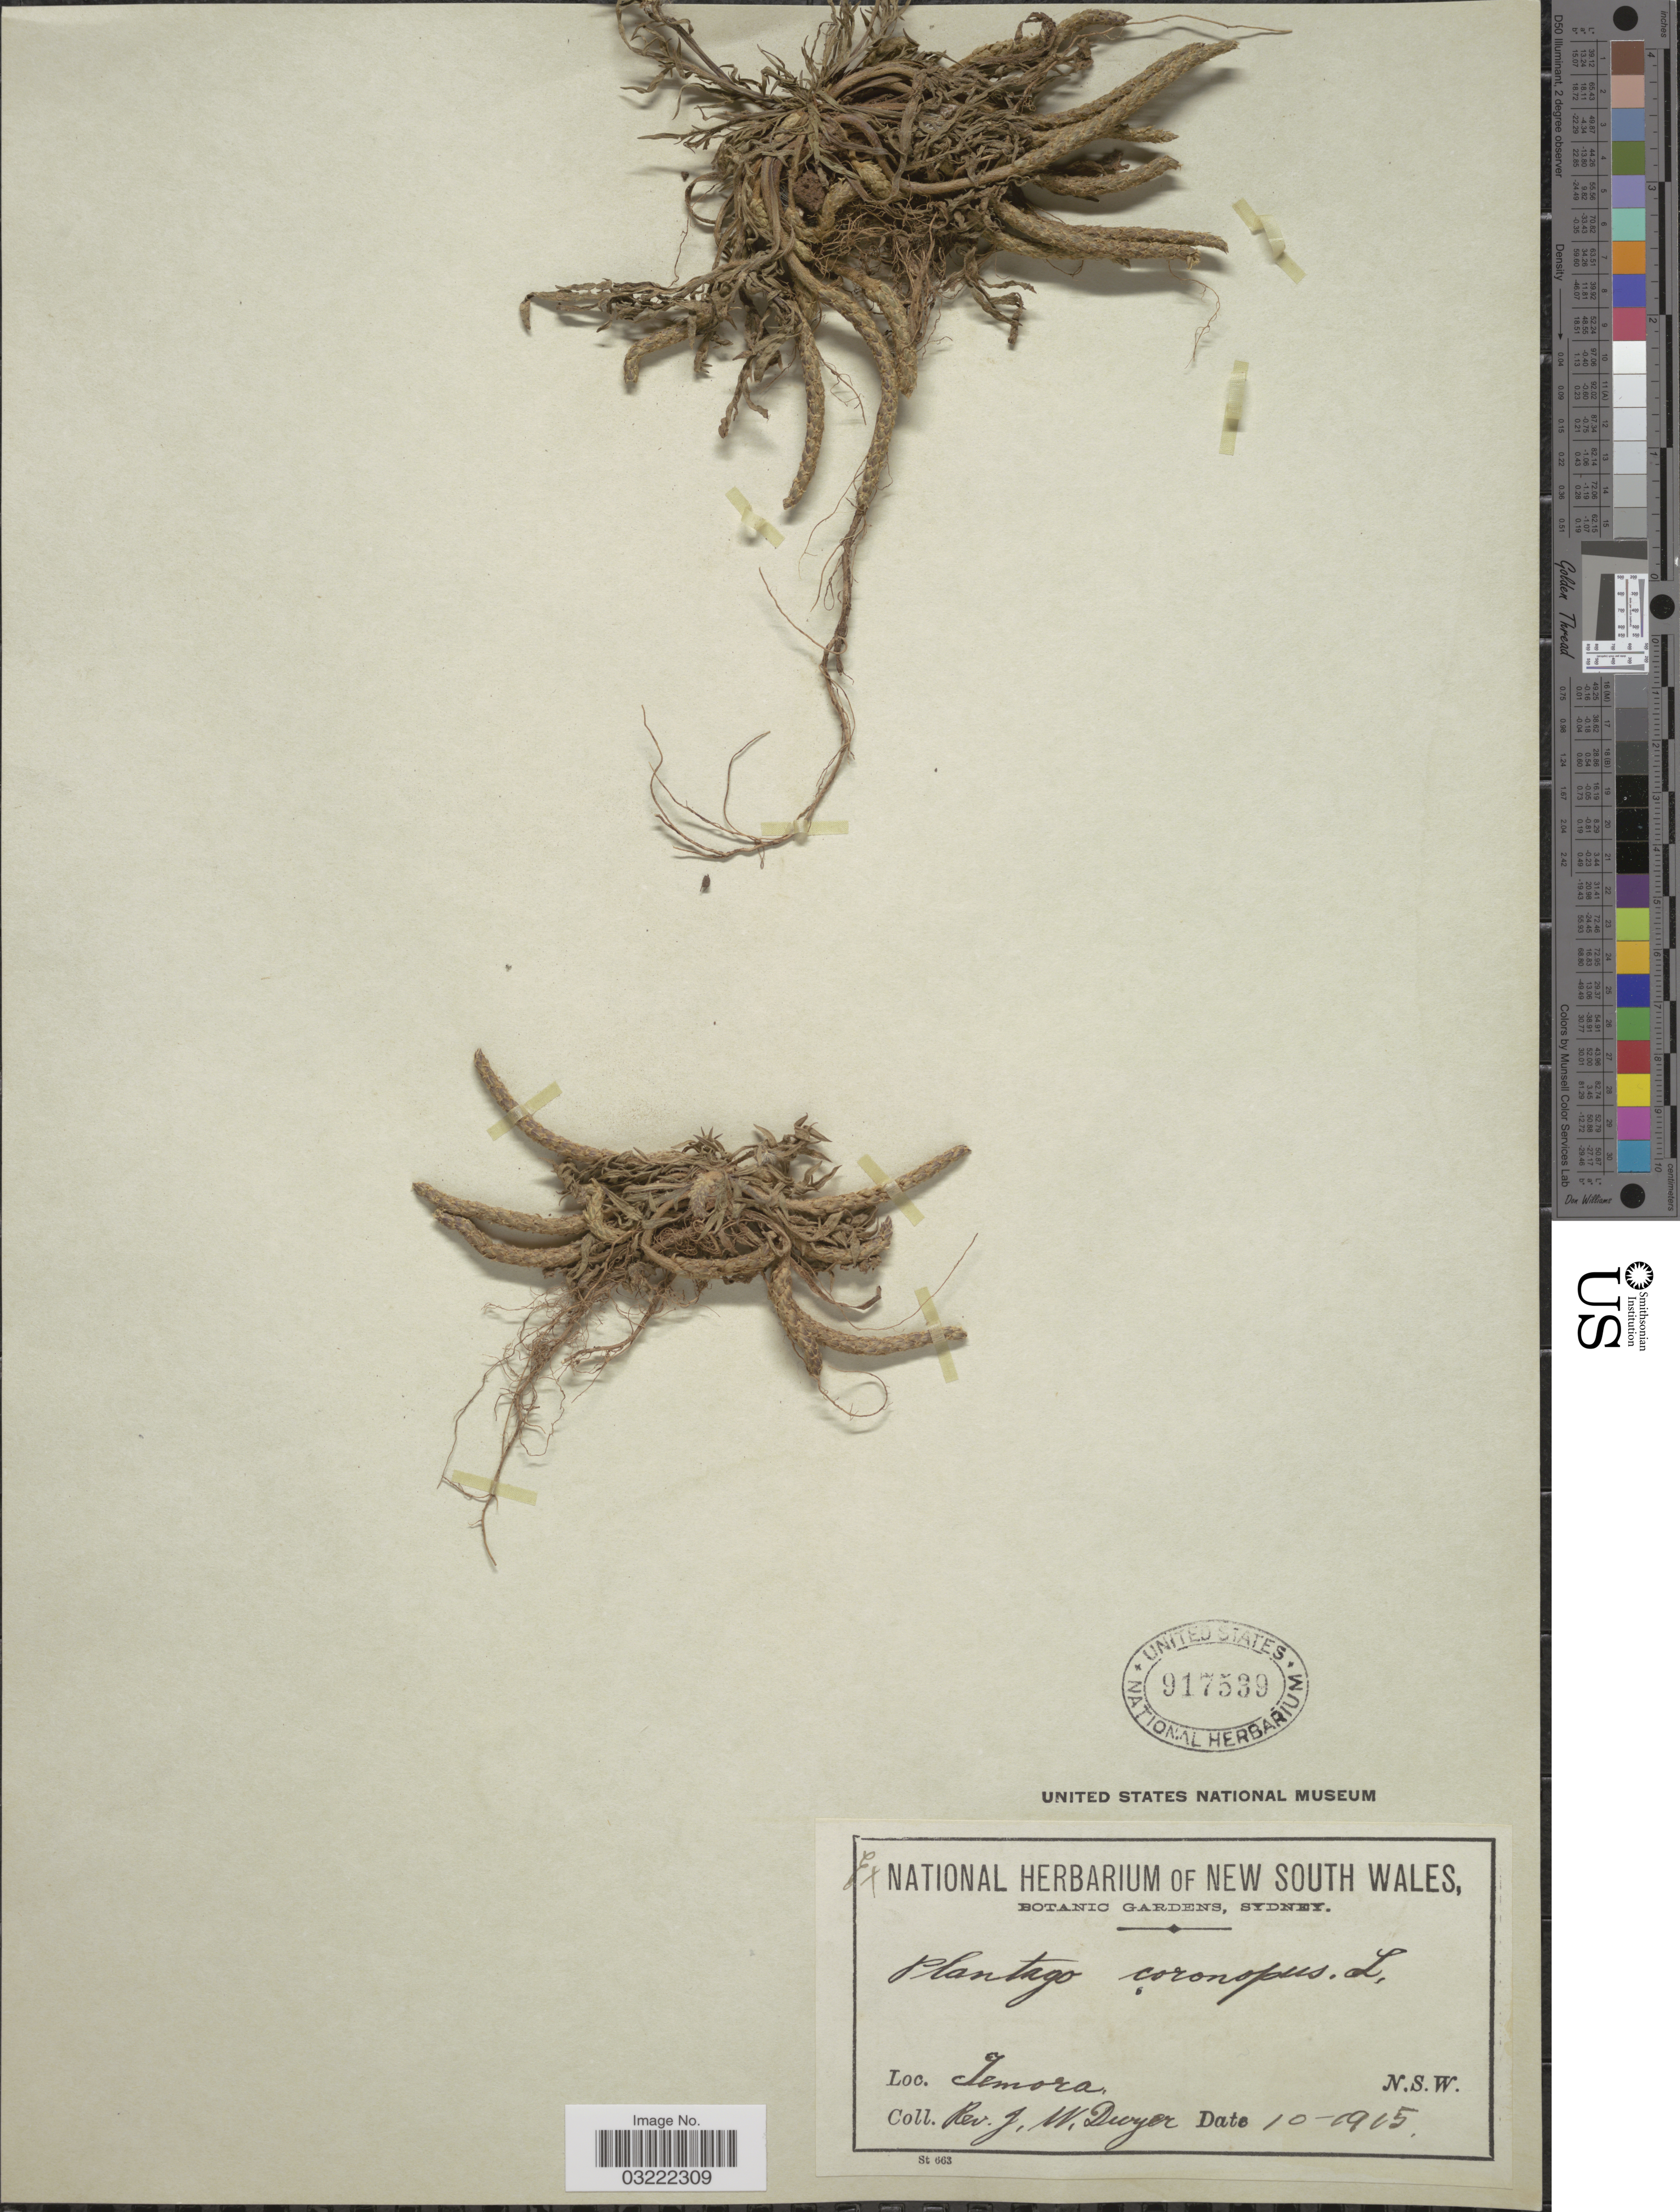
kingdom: Plantae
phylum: Tracheophyta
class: Magnoliopsida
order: Lamiales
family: Plantaginaceae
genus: Plantago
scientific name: Plantago coronopus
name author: L.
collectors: J. Dwyer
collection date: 1915-10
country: Australia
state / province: New South Wales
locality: Temora.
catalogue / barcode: US 917539